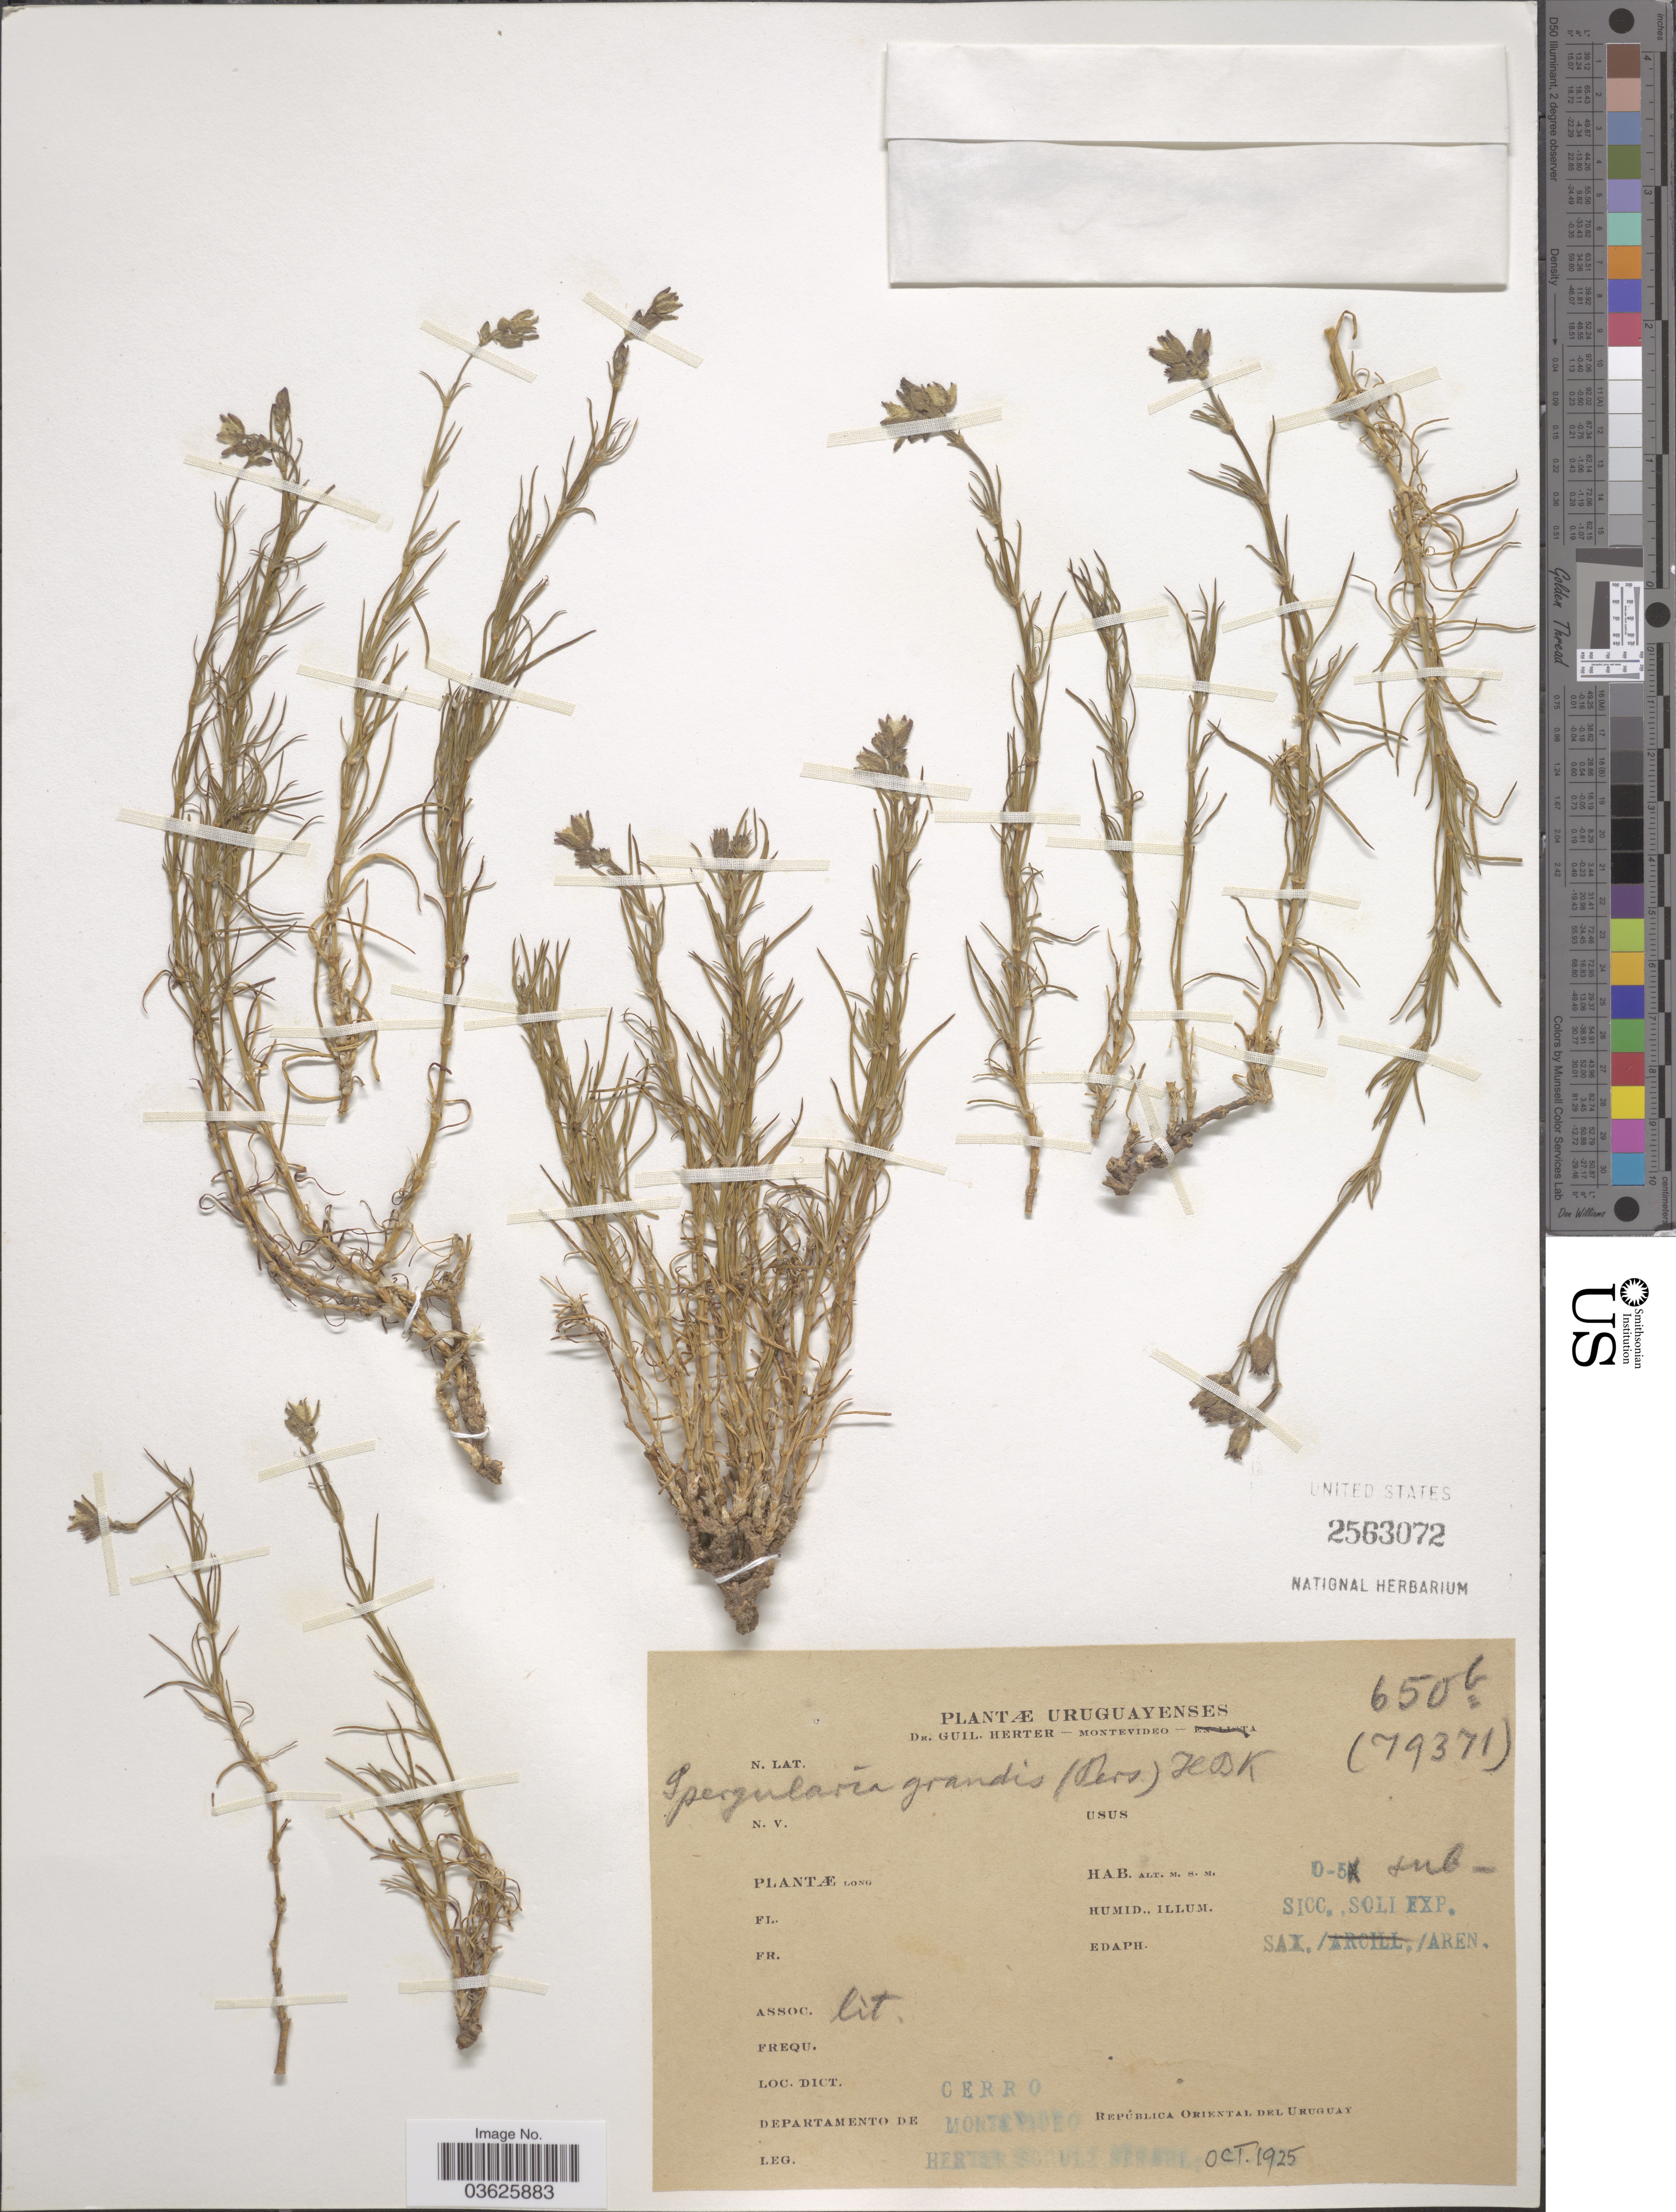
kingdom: Plantae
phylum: Tracheophyta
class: Magnoliopsida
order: Caryophyllales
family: Caryophyllaceae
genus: Spergularia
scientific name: Spergularia grandis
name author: (Pers.) Cambess.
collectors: G. Herter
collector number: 650b(79371)?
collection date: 1925-10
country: Uruguay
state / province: Montevideo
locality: Cerro. Departamento de Montevideo. República Oriental del Uruguay.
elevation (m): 0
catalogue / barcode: US 2563072